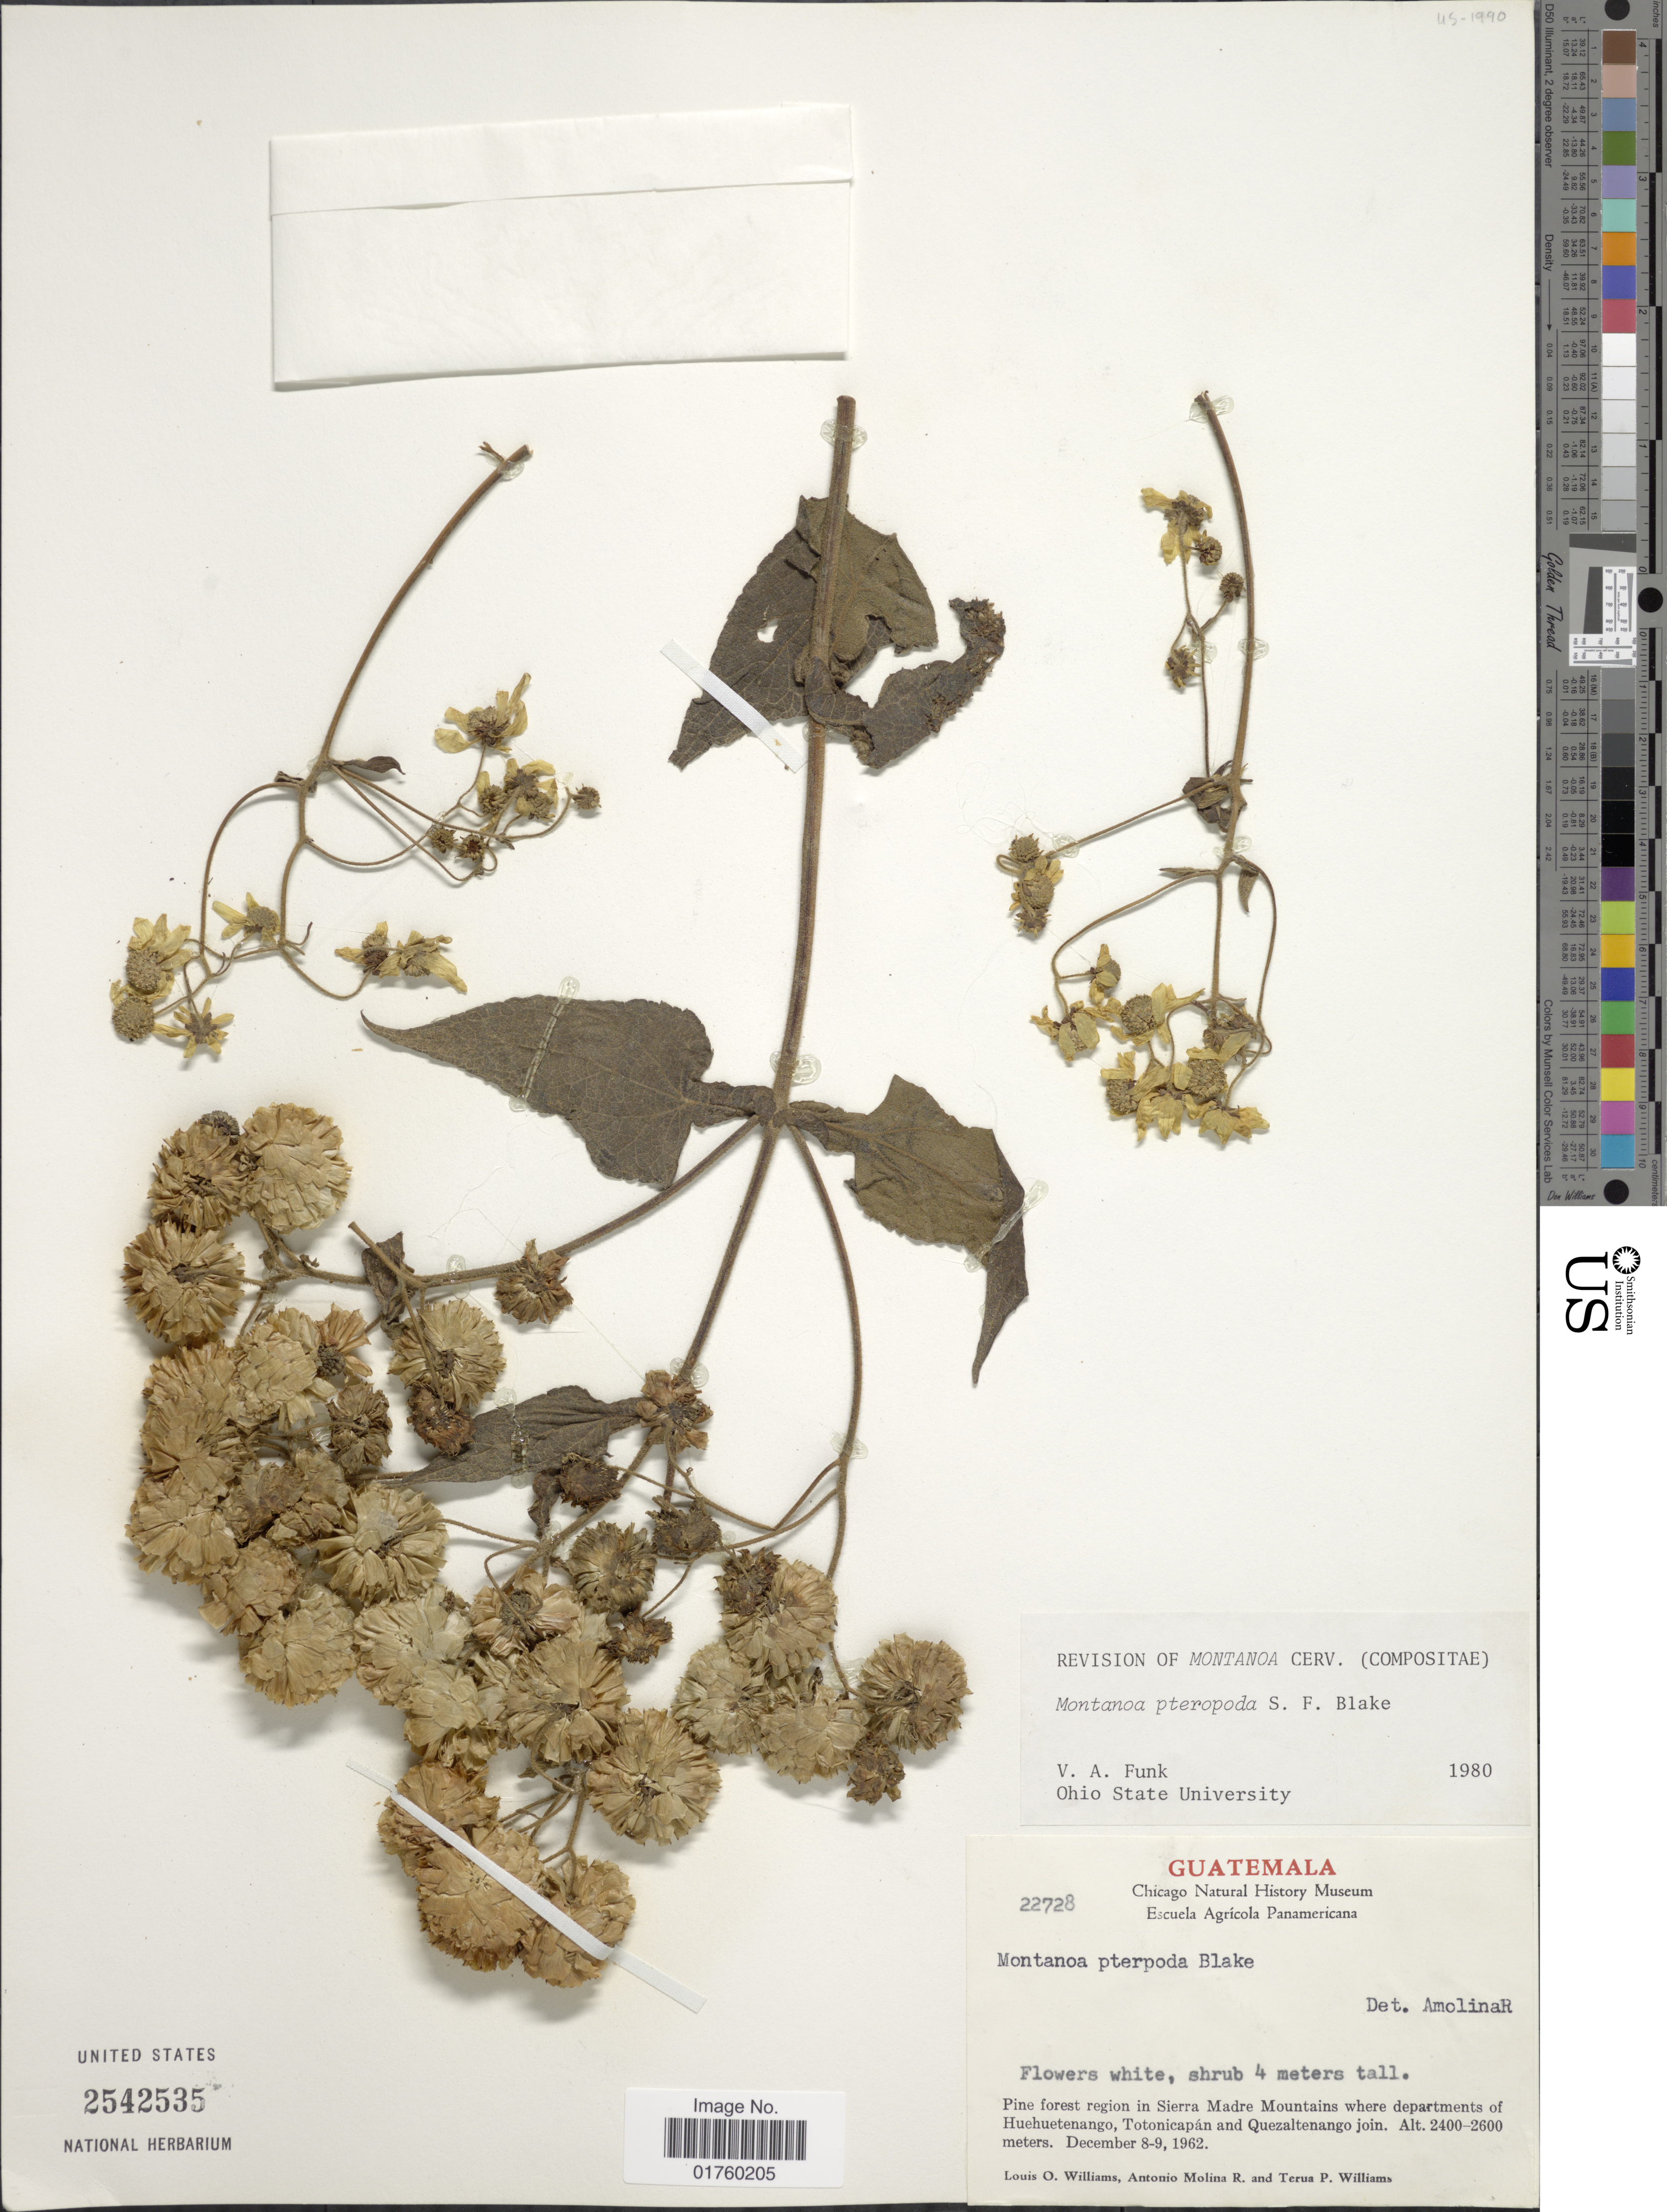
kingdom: Plantae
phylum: Tracheophyta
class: Magnoliopsida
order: Asterales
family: Asteraceae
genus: Montanoa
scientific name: Montanoa pteropoda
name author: S.F. Blake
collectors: L. O. Williams, A. Molina R. & T. P. Williams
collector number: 22728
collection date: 1962-12-08/1962-12-09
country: Guatemala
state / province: Quetzaltenango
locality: Pine forest region in Sierra Madre Mountains where departments of Huehuetenango, Totonicapan and Quezaltenango join.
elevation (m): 2400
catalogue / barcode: US 2542535